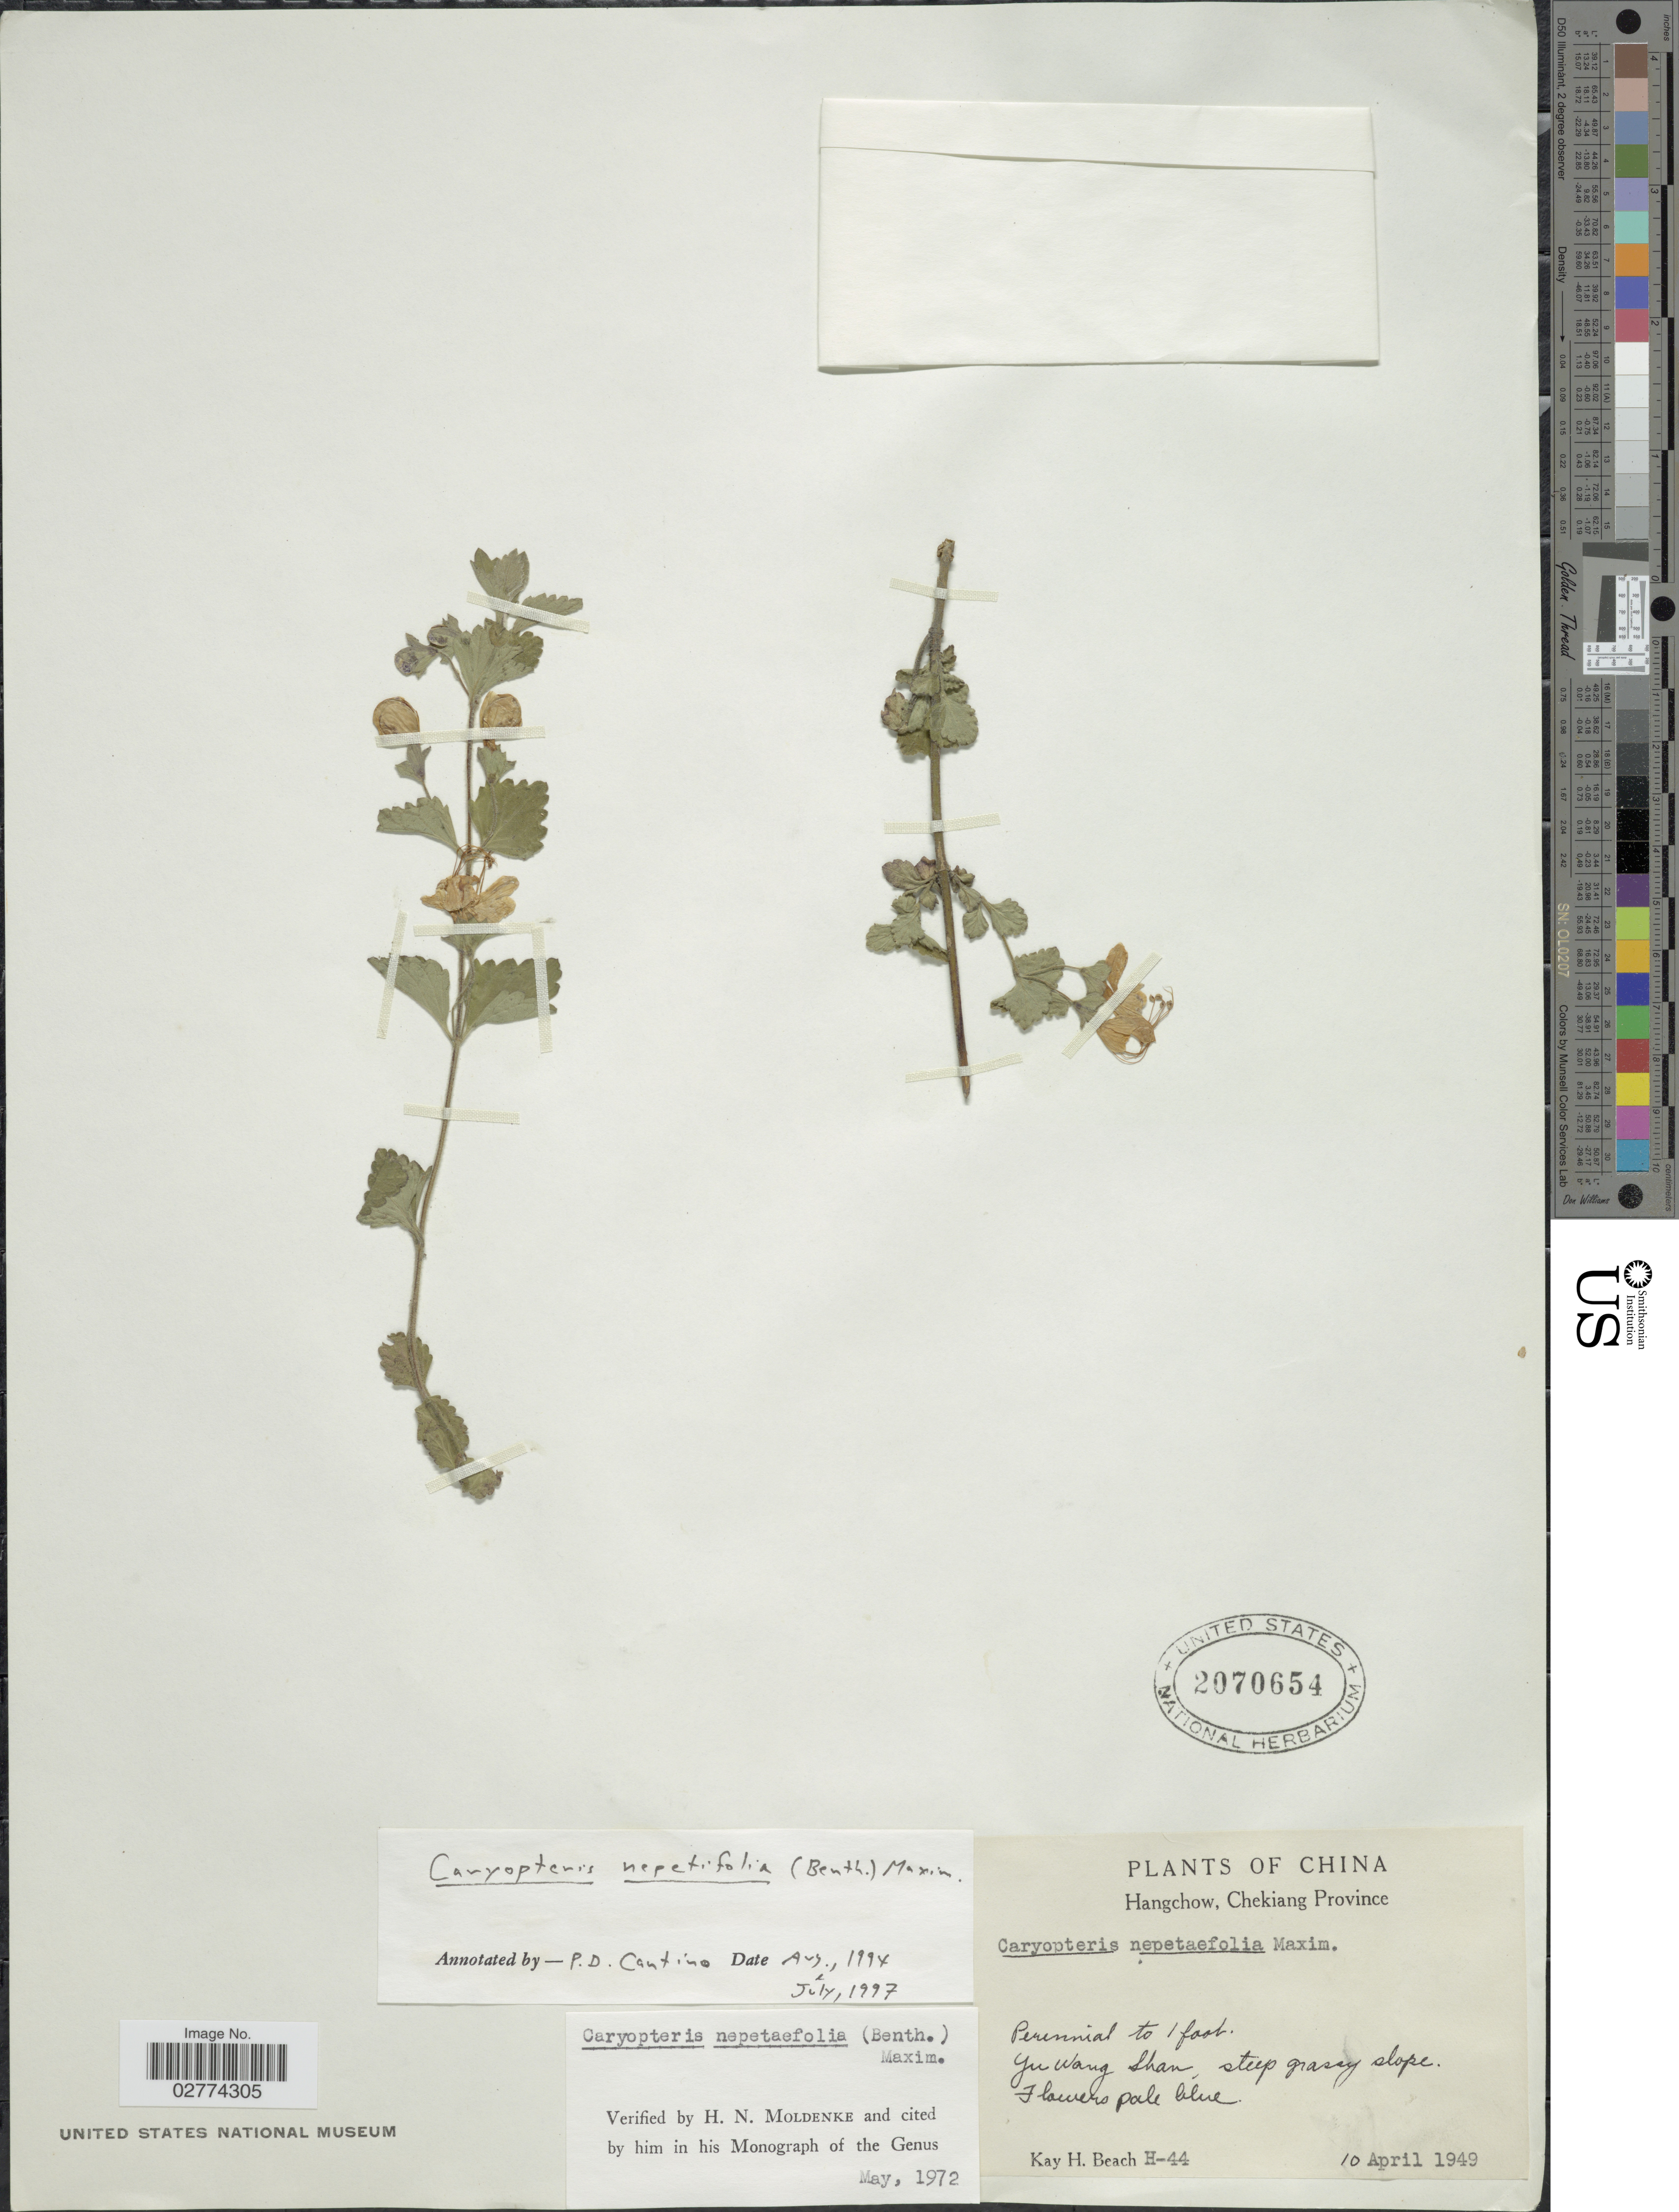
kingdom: Plantae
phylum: Tracheophyta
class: Magnoliopsida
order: Lamiales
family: Lamiaceae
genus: Caryopteris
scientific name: Caryopteris nepetifolia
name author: (Benth.) Maxim.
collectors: K. H. Beach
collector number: H-44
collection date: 1949-04-10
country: China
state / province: Zhejiang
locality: Hangchow, Chekiang Province. Yu Wang Shan.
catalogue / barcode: US 2070654